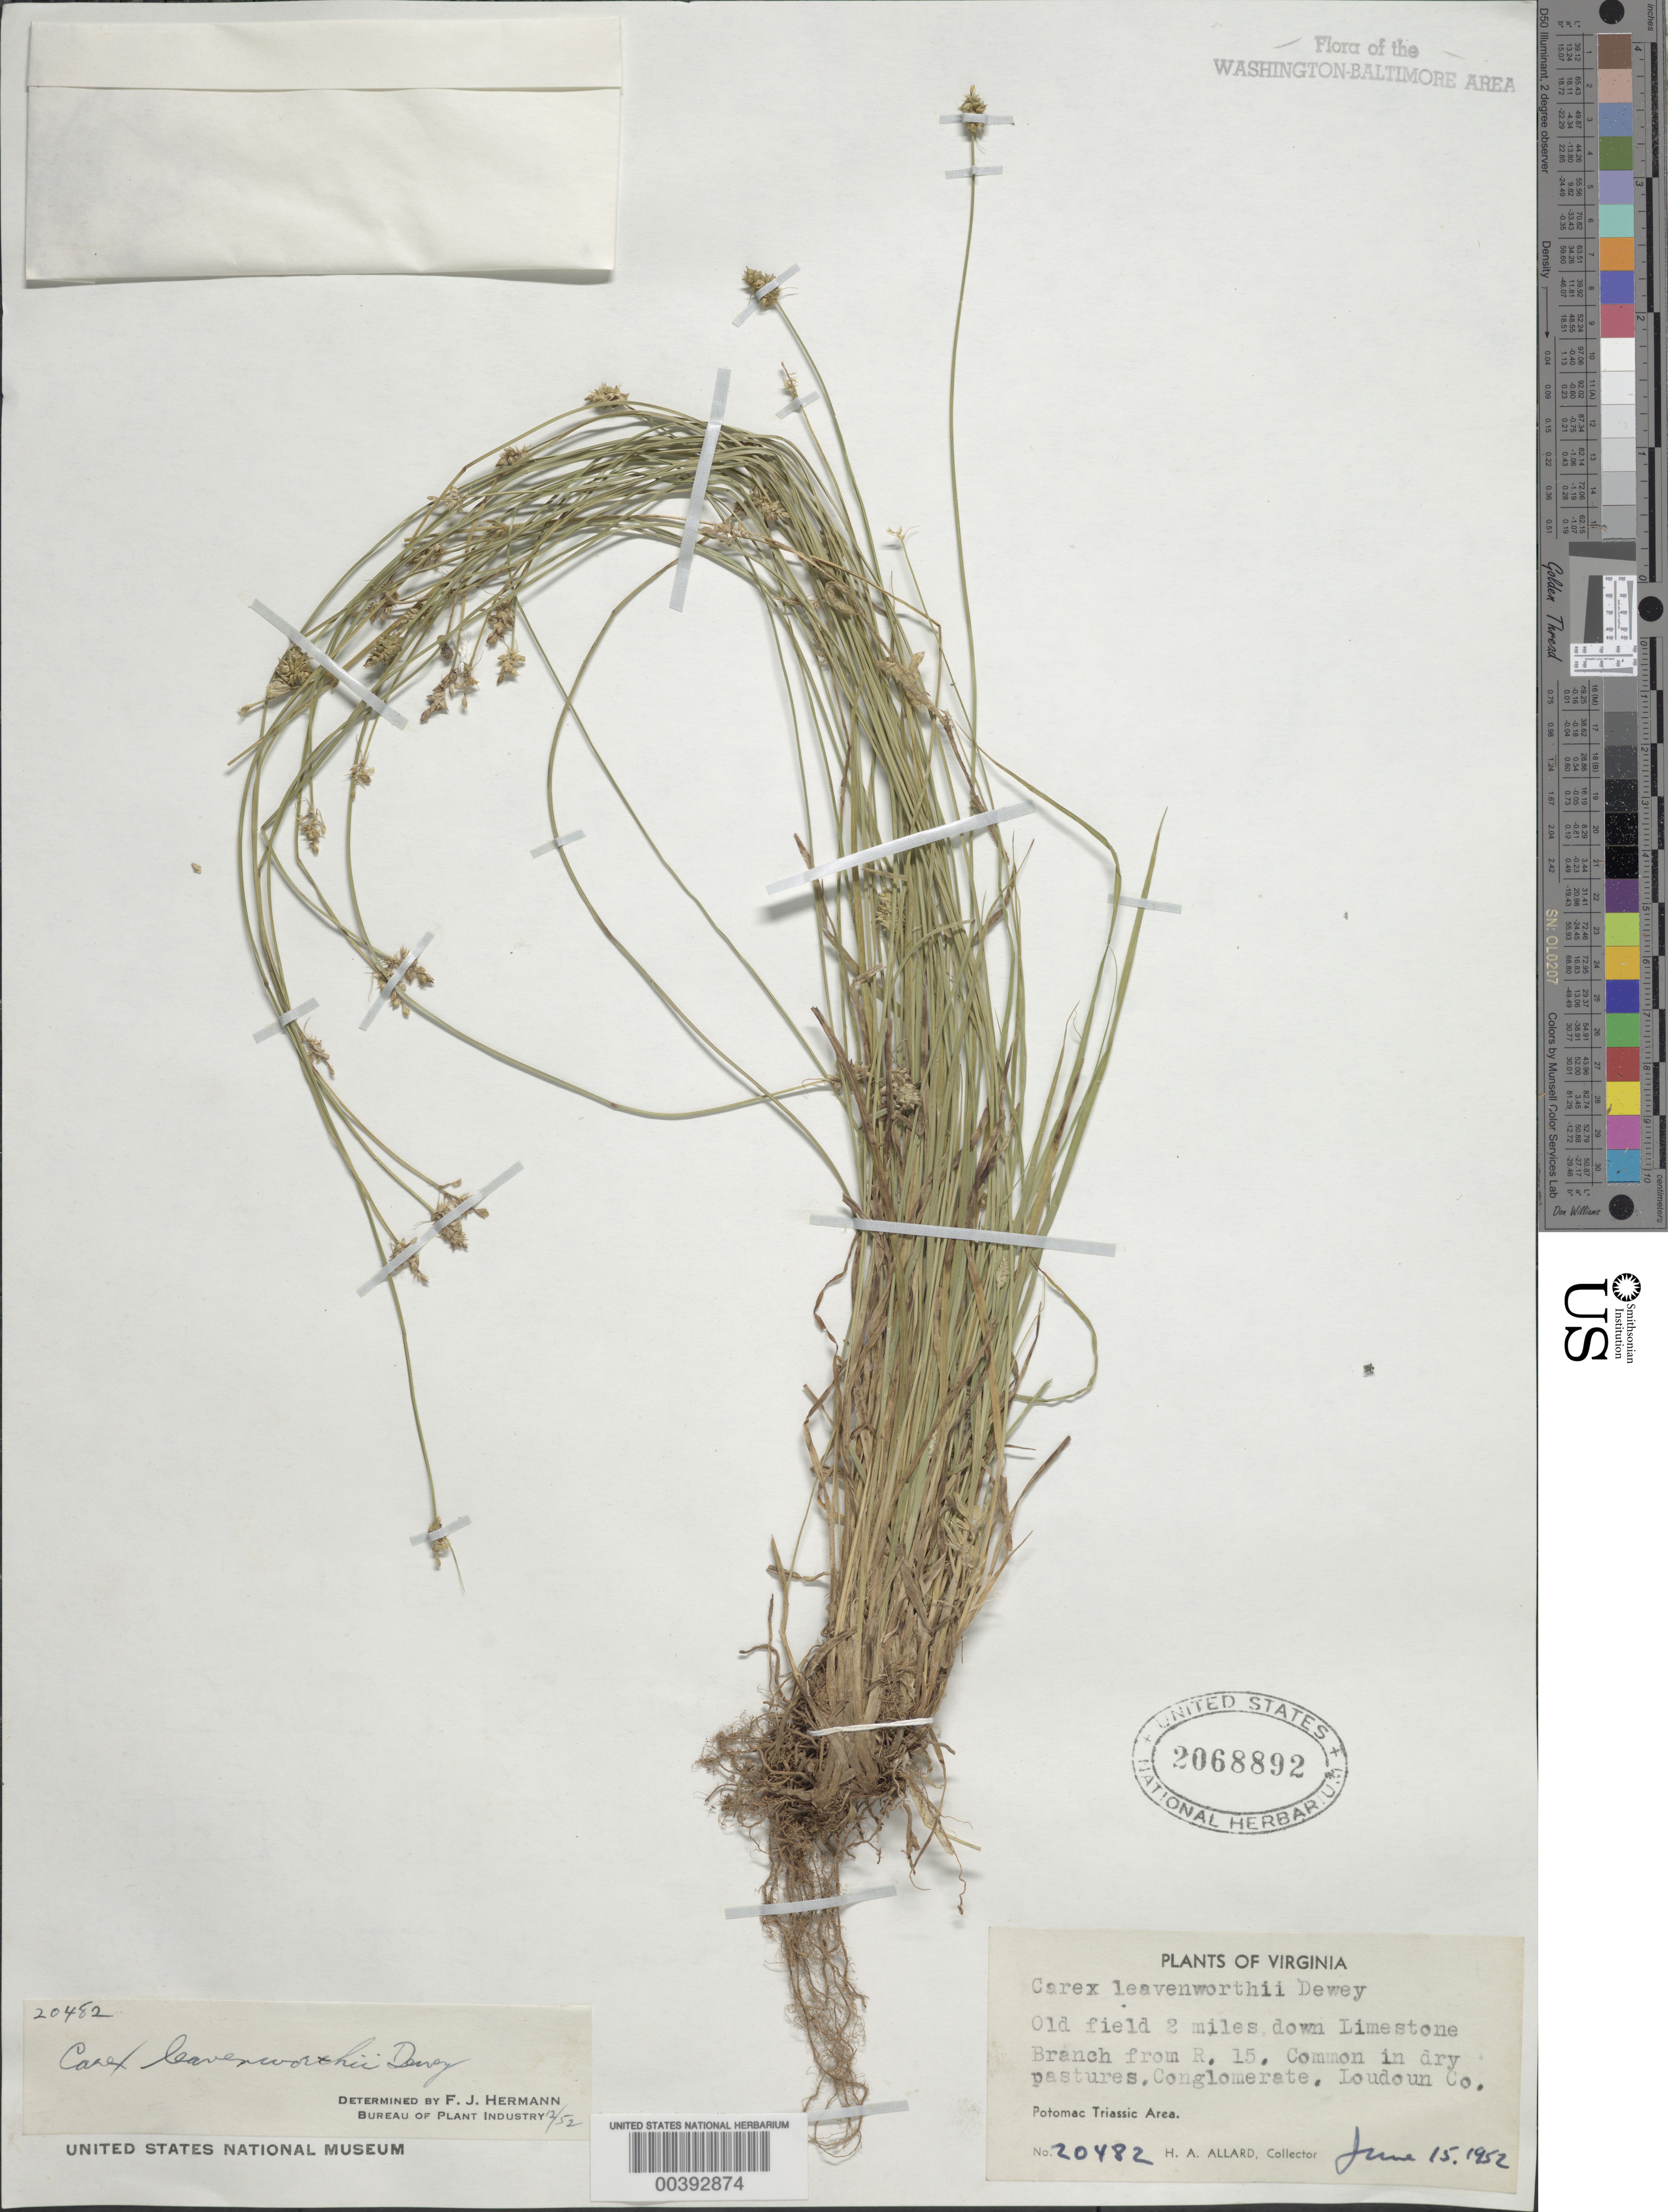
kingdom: Plantae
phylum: Tracheophyta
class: Liliopsida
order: Poales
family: Cyperaceae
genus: Carex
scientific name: Carex leavenworthii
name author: Dewey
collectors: H. A. Allard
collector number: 20482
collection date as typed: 15 Jun 1952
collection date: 1952-06-15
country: United States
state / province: Virginia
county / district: Loudoun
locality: downstream from Route 15 on Limestone Branch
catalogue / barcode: US 2068892